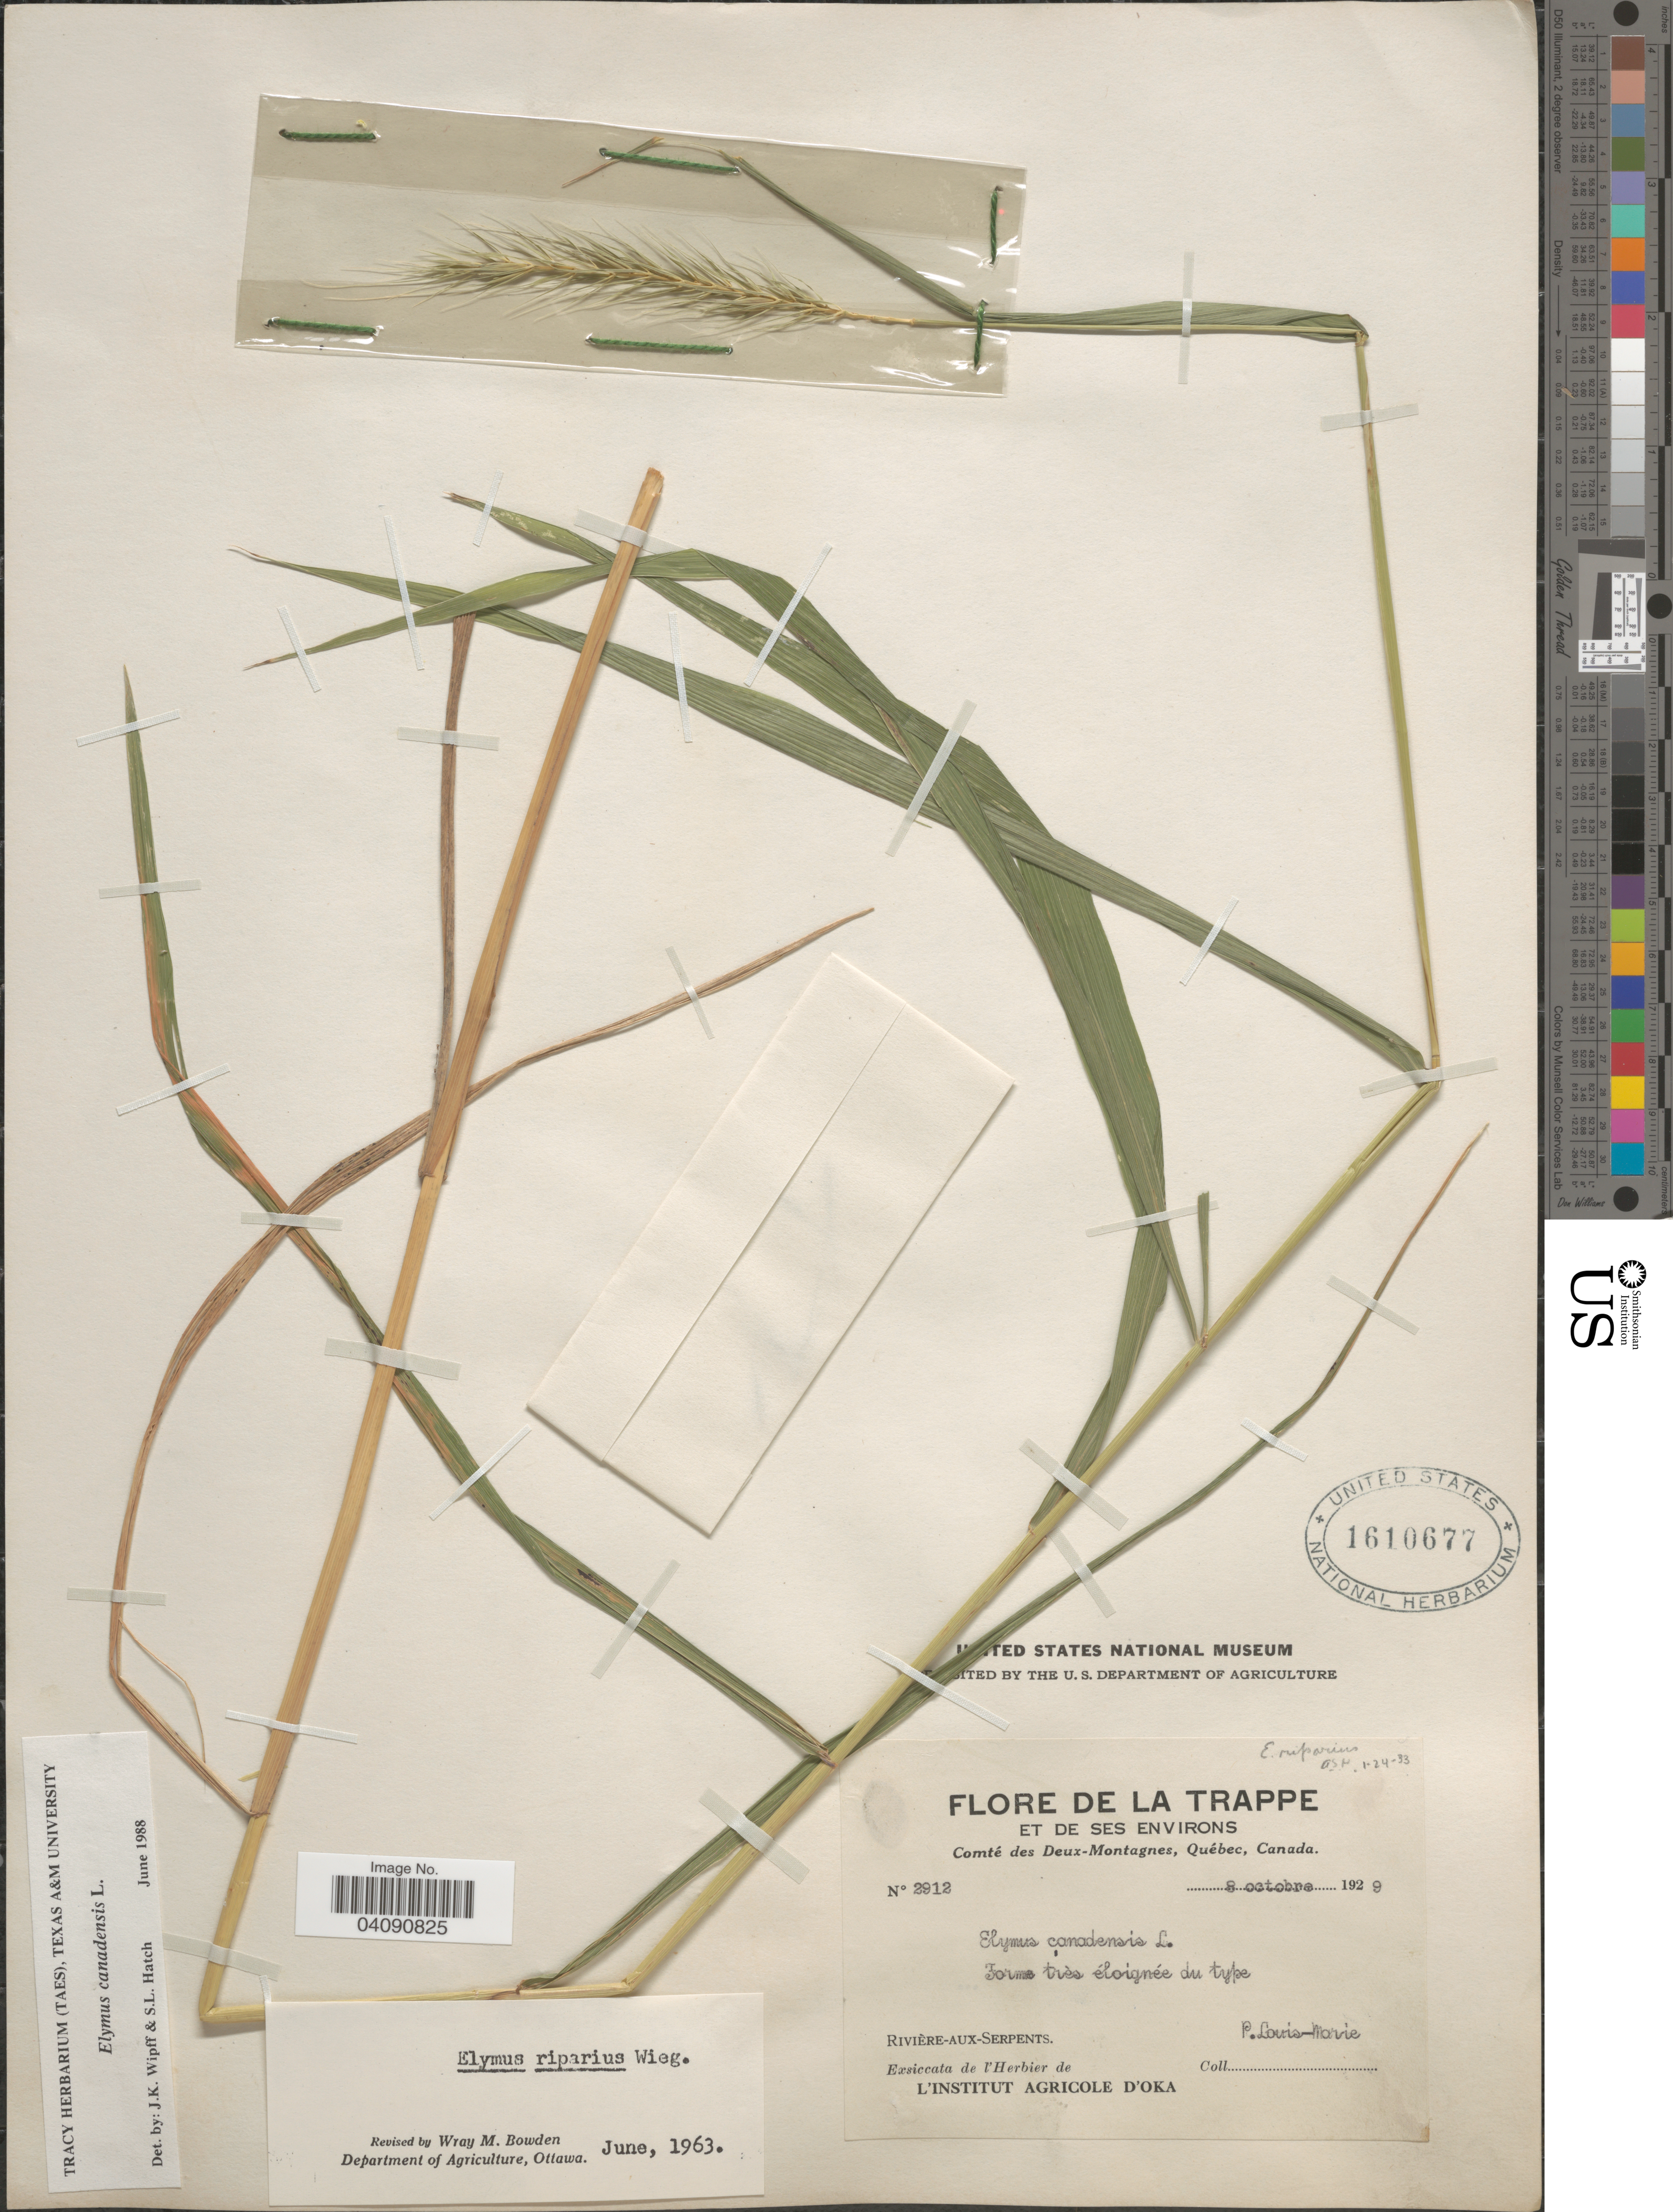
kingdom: Plantae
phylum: Tracheophyta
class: Liliopsida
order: Poales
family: Poaceae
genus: Elymus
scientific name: Elymus canadensis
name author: L.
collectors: L.-M. LaLonde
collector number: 2912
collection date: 1929-10-08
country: Canada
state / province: Quebec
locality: La Trappe et de ses environs. Comté des Deux-Montagnes. Rivière-aux-Serpents.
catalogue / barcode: US 1610677